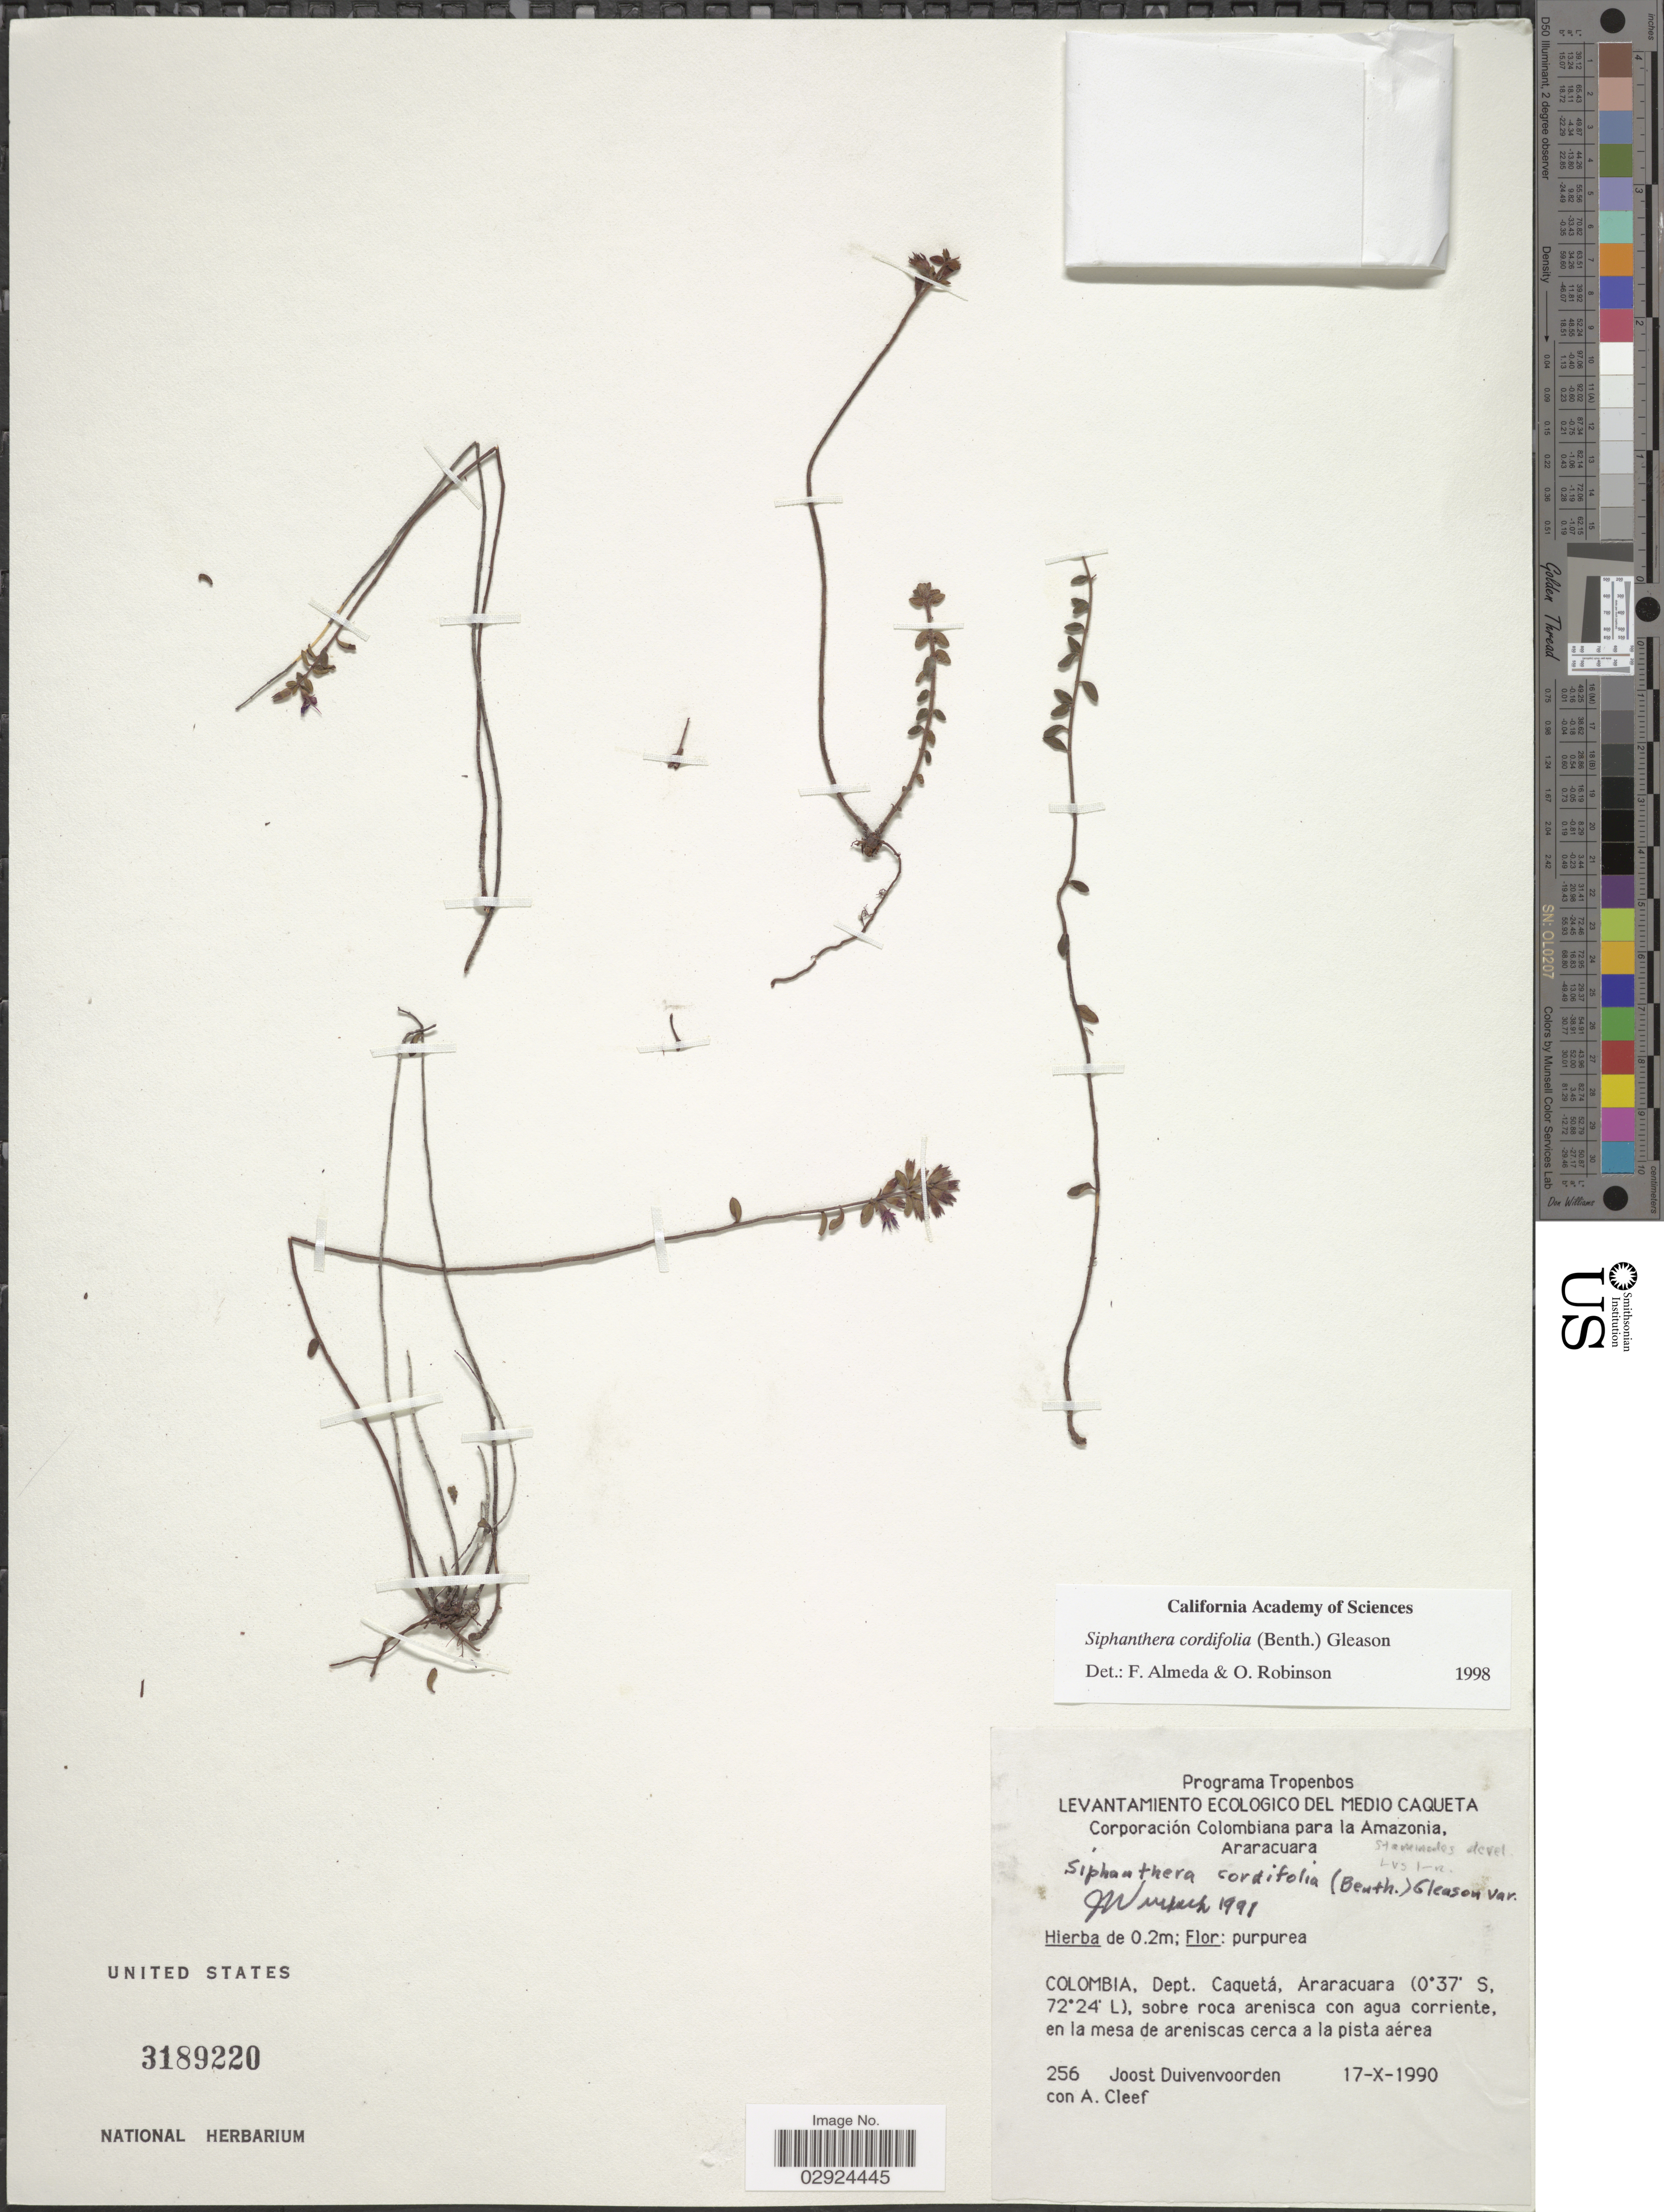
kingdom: Plantae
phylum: Tracheophyta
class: Magnoliopsida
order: Myrtales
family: Melastomataceae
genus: Siphanthera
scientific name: Siphanthera cordifolia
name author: (Benth.) Gleason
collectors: J. Duivenvoorden & A. M. Cleef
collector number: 256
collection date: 1990-10-17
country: Colombia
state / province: Caquetá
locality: Dept. Caquetá, Araracuara, Colobiana para la Amazonia, Araracuara.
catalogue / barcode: US 3189220